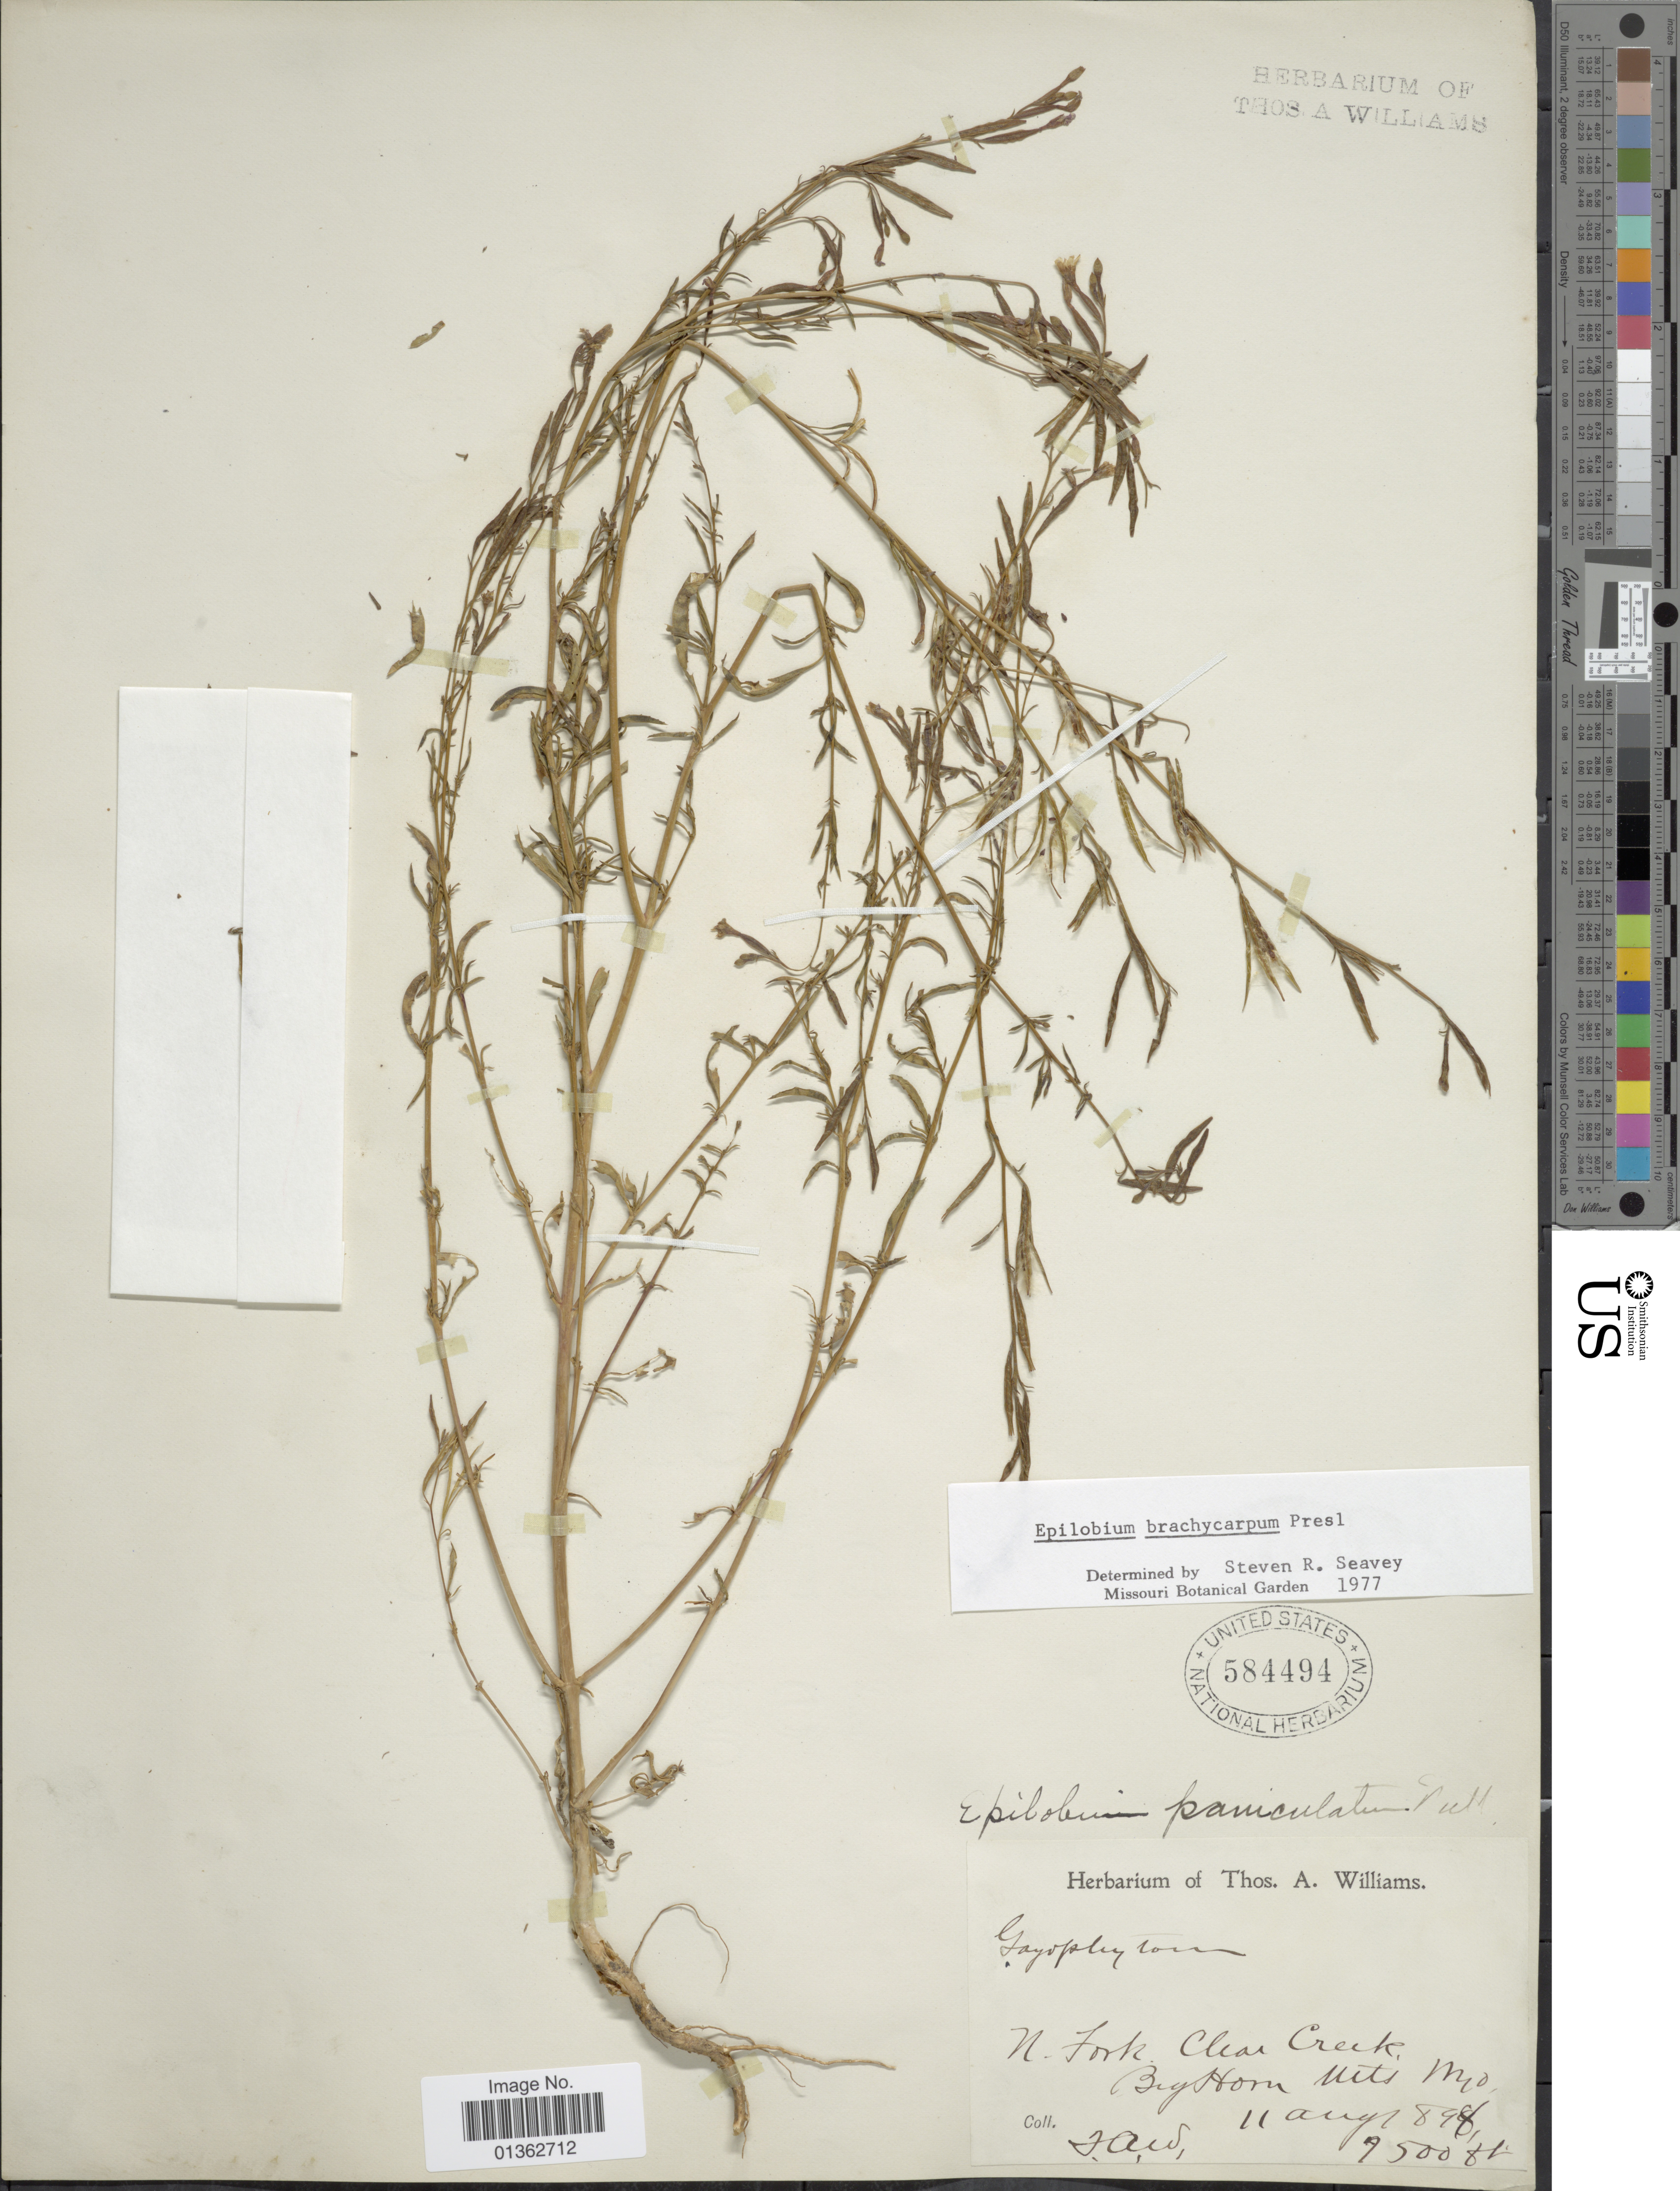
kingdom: Plantae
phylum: Tracheophyta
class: Magnoliopsida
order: Myrtales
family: Onagraceae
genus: Epilobium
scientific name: Epilobium brachycarpum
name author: C. Presl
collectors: T. A. Williams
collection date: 1898-08-11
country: United States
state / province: Wyoming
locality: N. Fork, Clear Creek, Bighorn Mts.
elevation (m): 2286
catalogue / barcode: US 584494